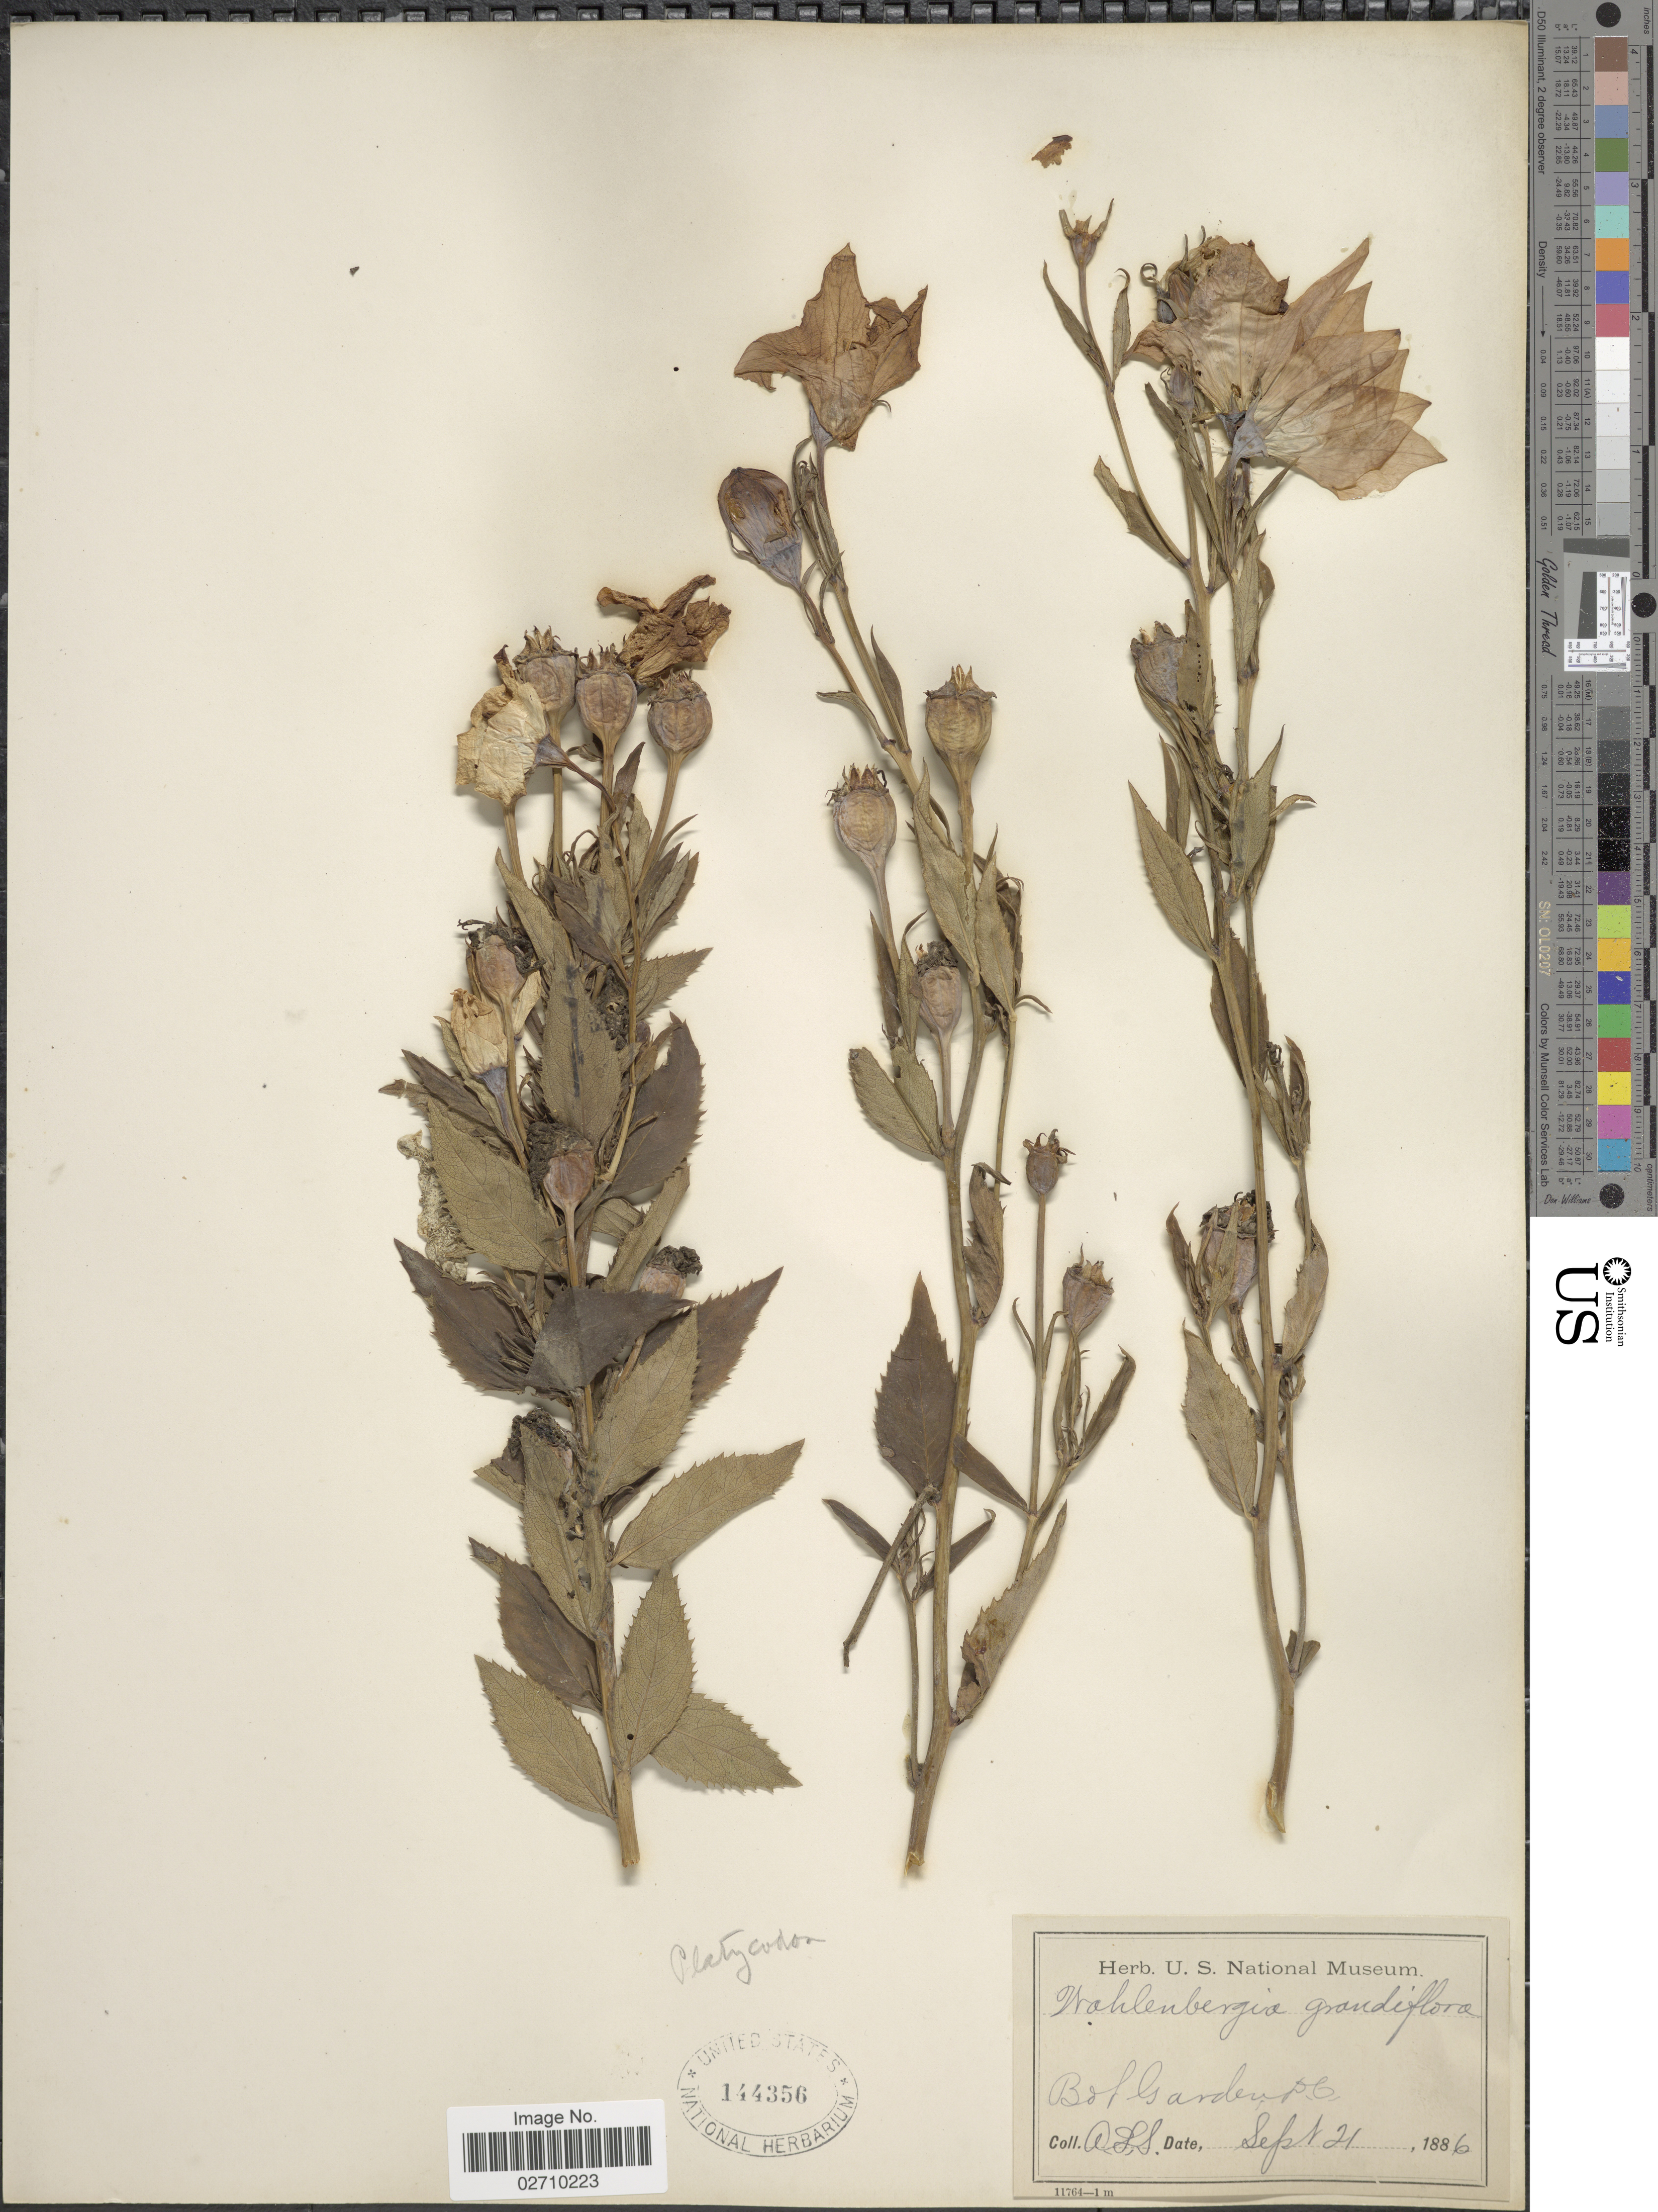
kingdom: Plantae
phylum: Tracheophyta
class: Magnoliopsida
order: Asterales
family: Campanulaceae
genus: Wahlenbergia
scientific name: Wahlenbergia grandiflora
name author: Brehmer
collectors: A. L. S.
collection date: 1886-09-21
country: United States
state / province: District of Columbia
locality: Bot. Garden, D.C.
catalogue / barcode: US 144356